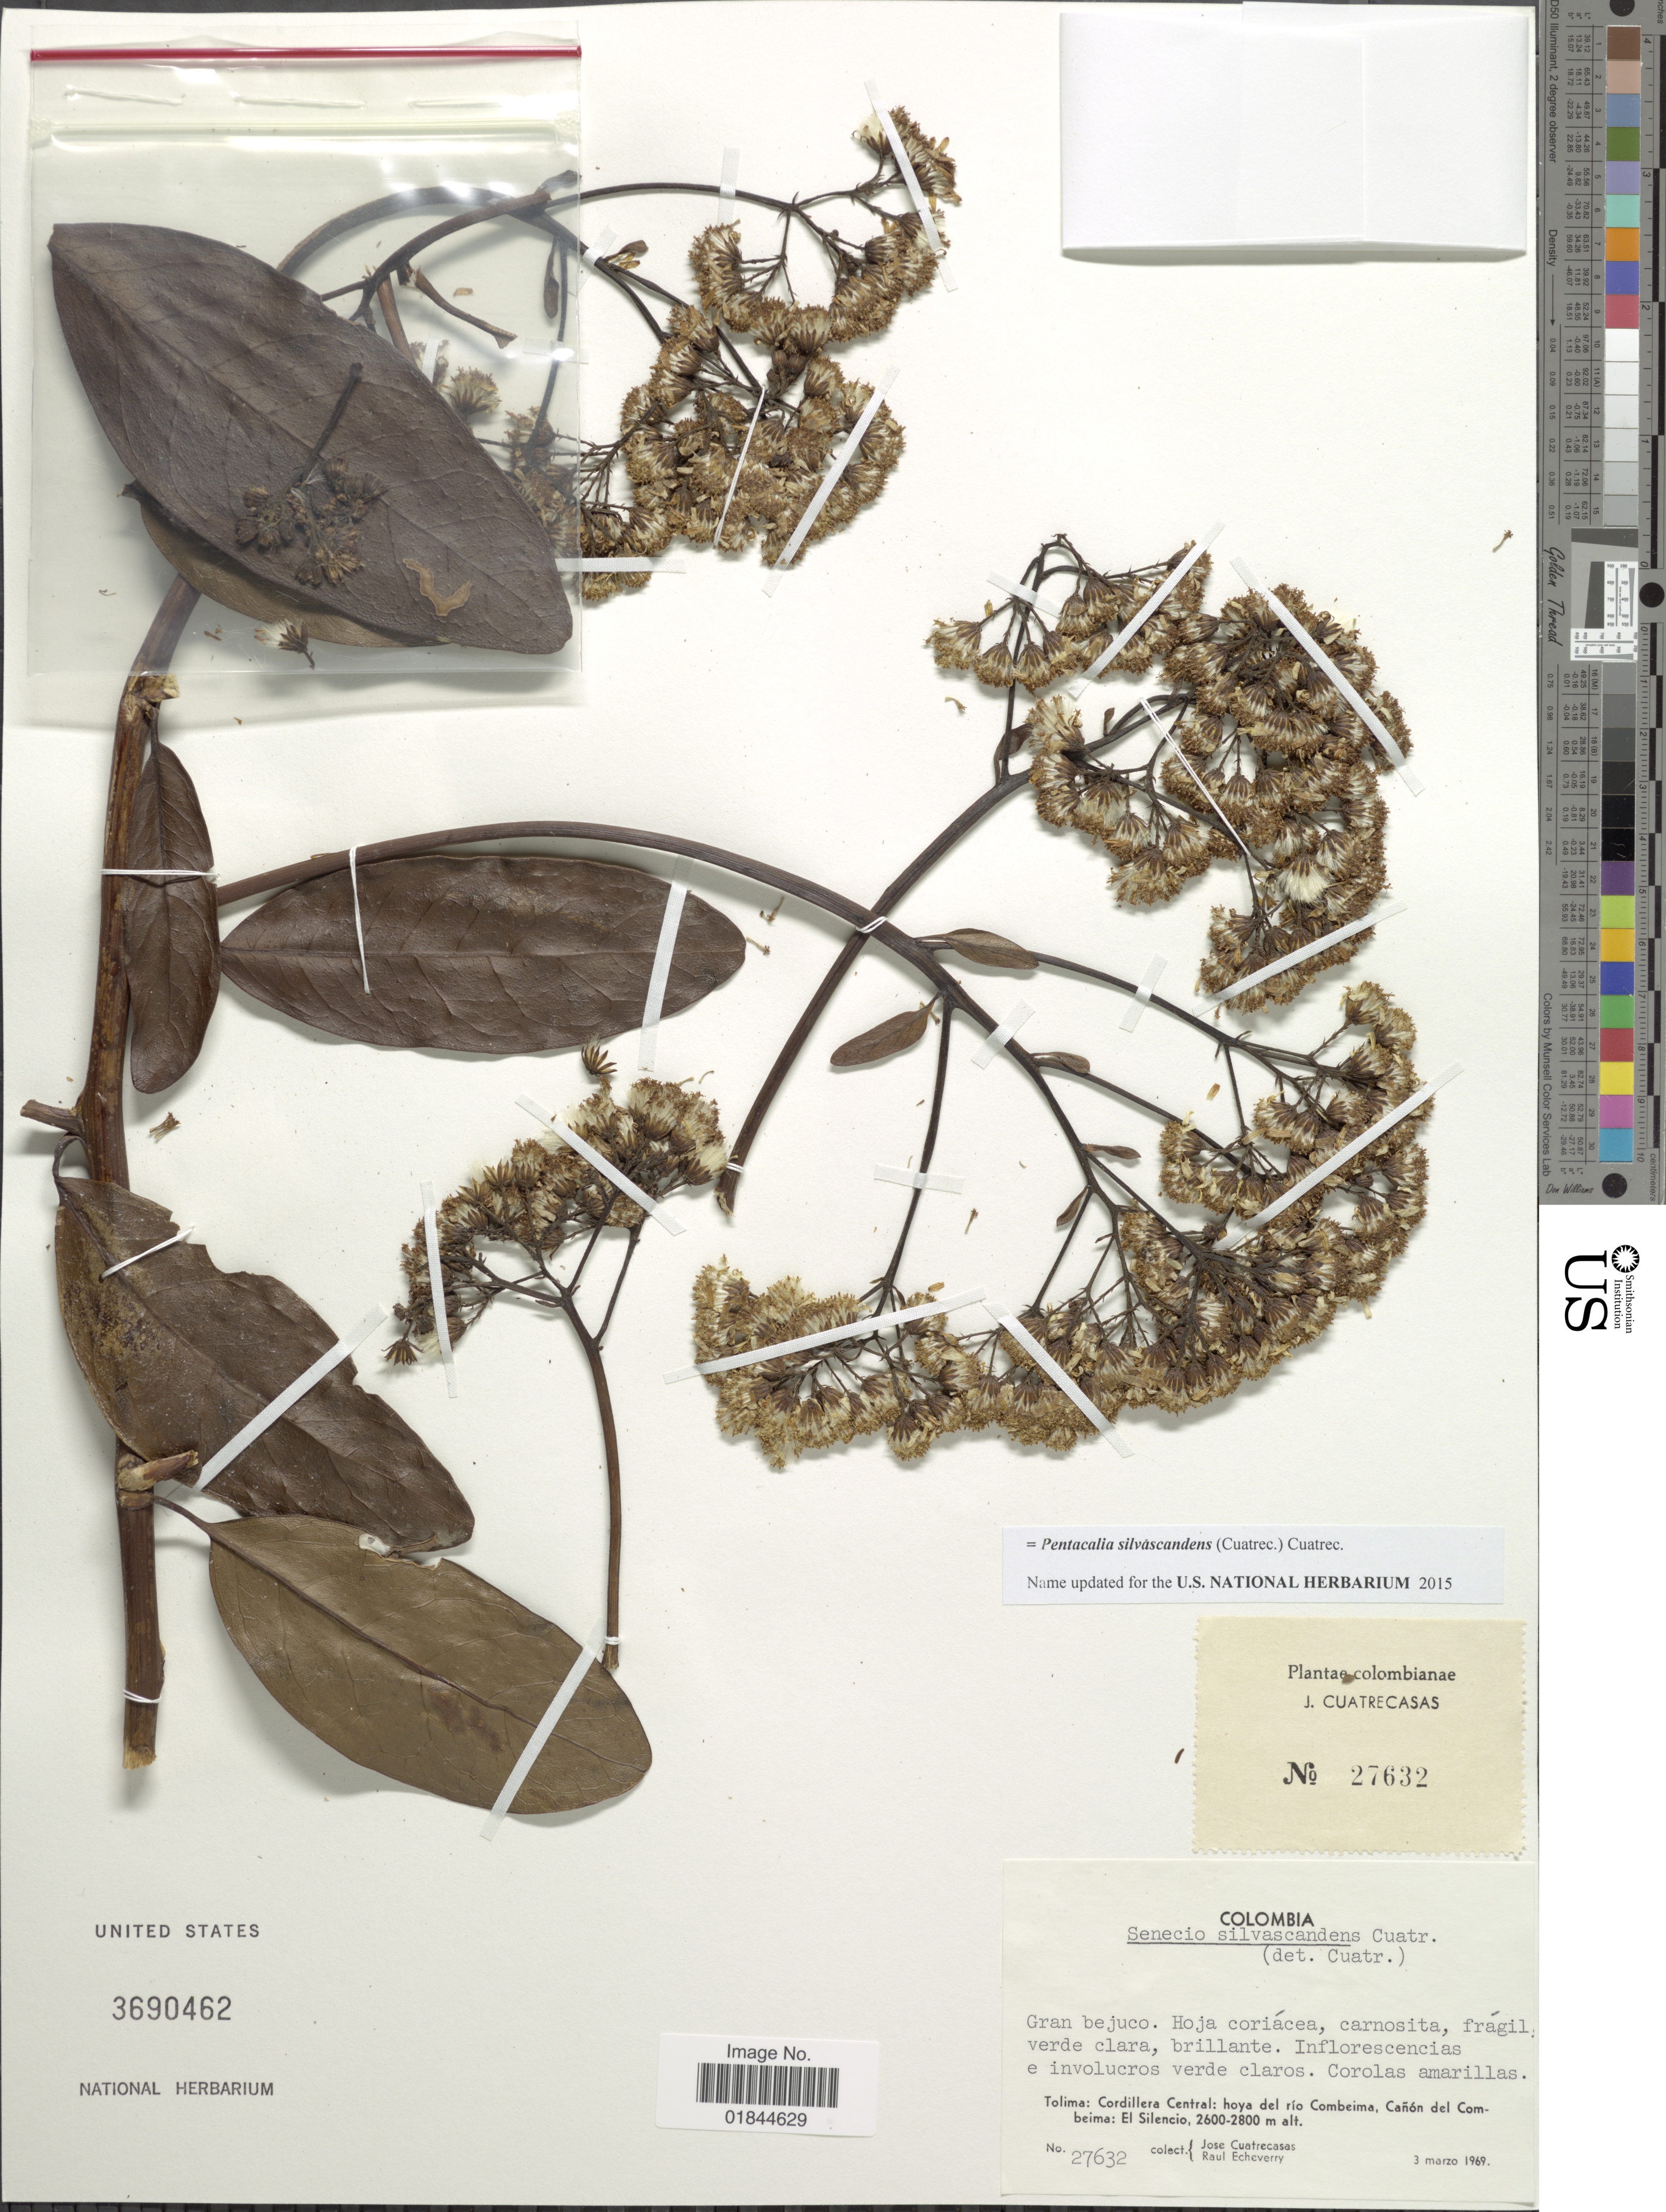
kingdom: Plantae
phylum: Tracheophyta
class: Magnoliopsida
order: Asterales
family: Asteraceae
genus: Pentacalia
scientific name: Pentacalia silvascandens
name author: (Cuatrec.) Cuatrec.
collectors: J. Cuatrecasas & R. Echeverry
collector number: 27632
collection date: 1969-03-03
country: Colombia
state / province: Tolima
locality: Cordillera Central, Hoya del rio Combeima, Canon del Combeima, El Silencio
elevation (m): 2600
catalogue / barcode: US 3690462